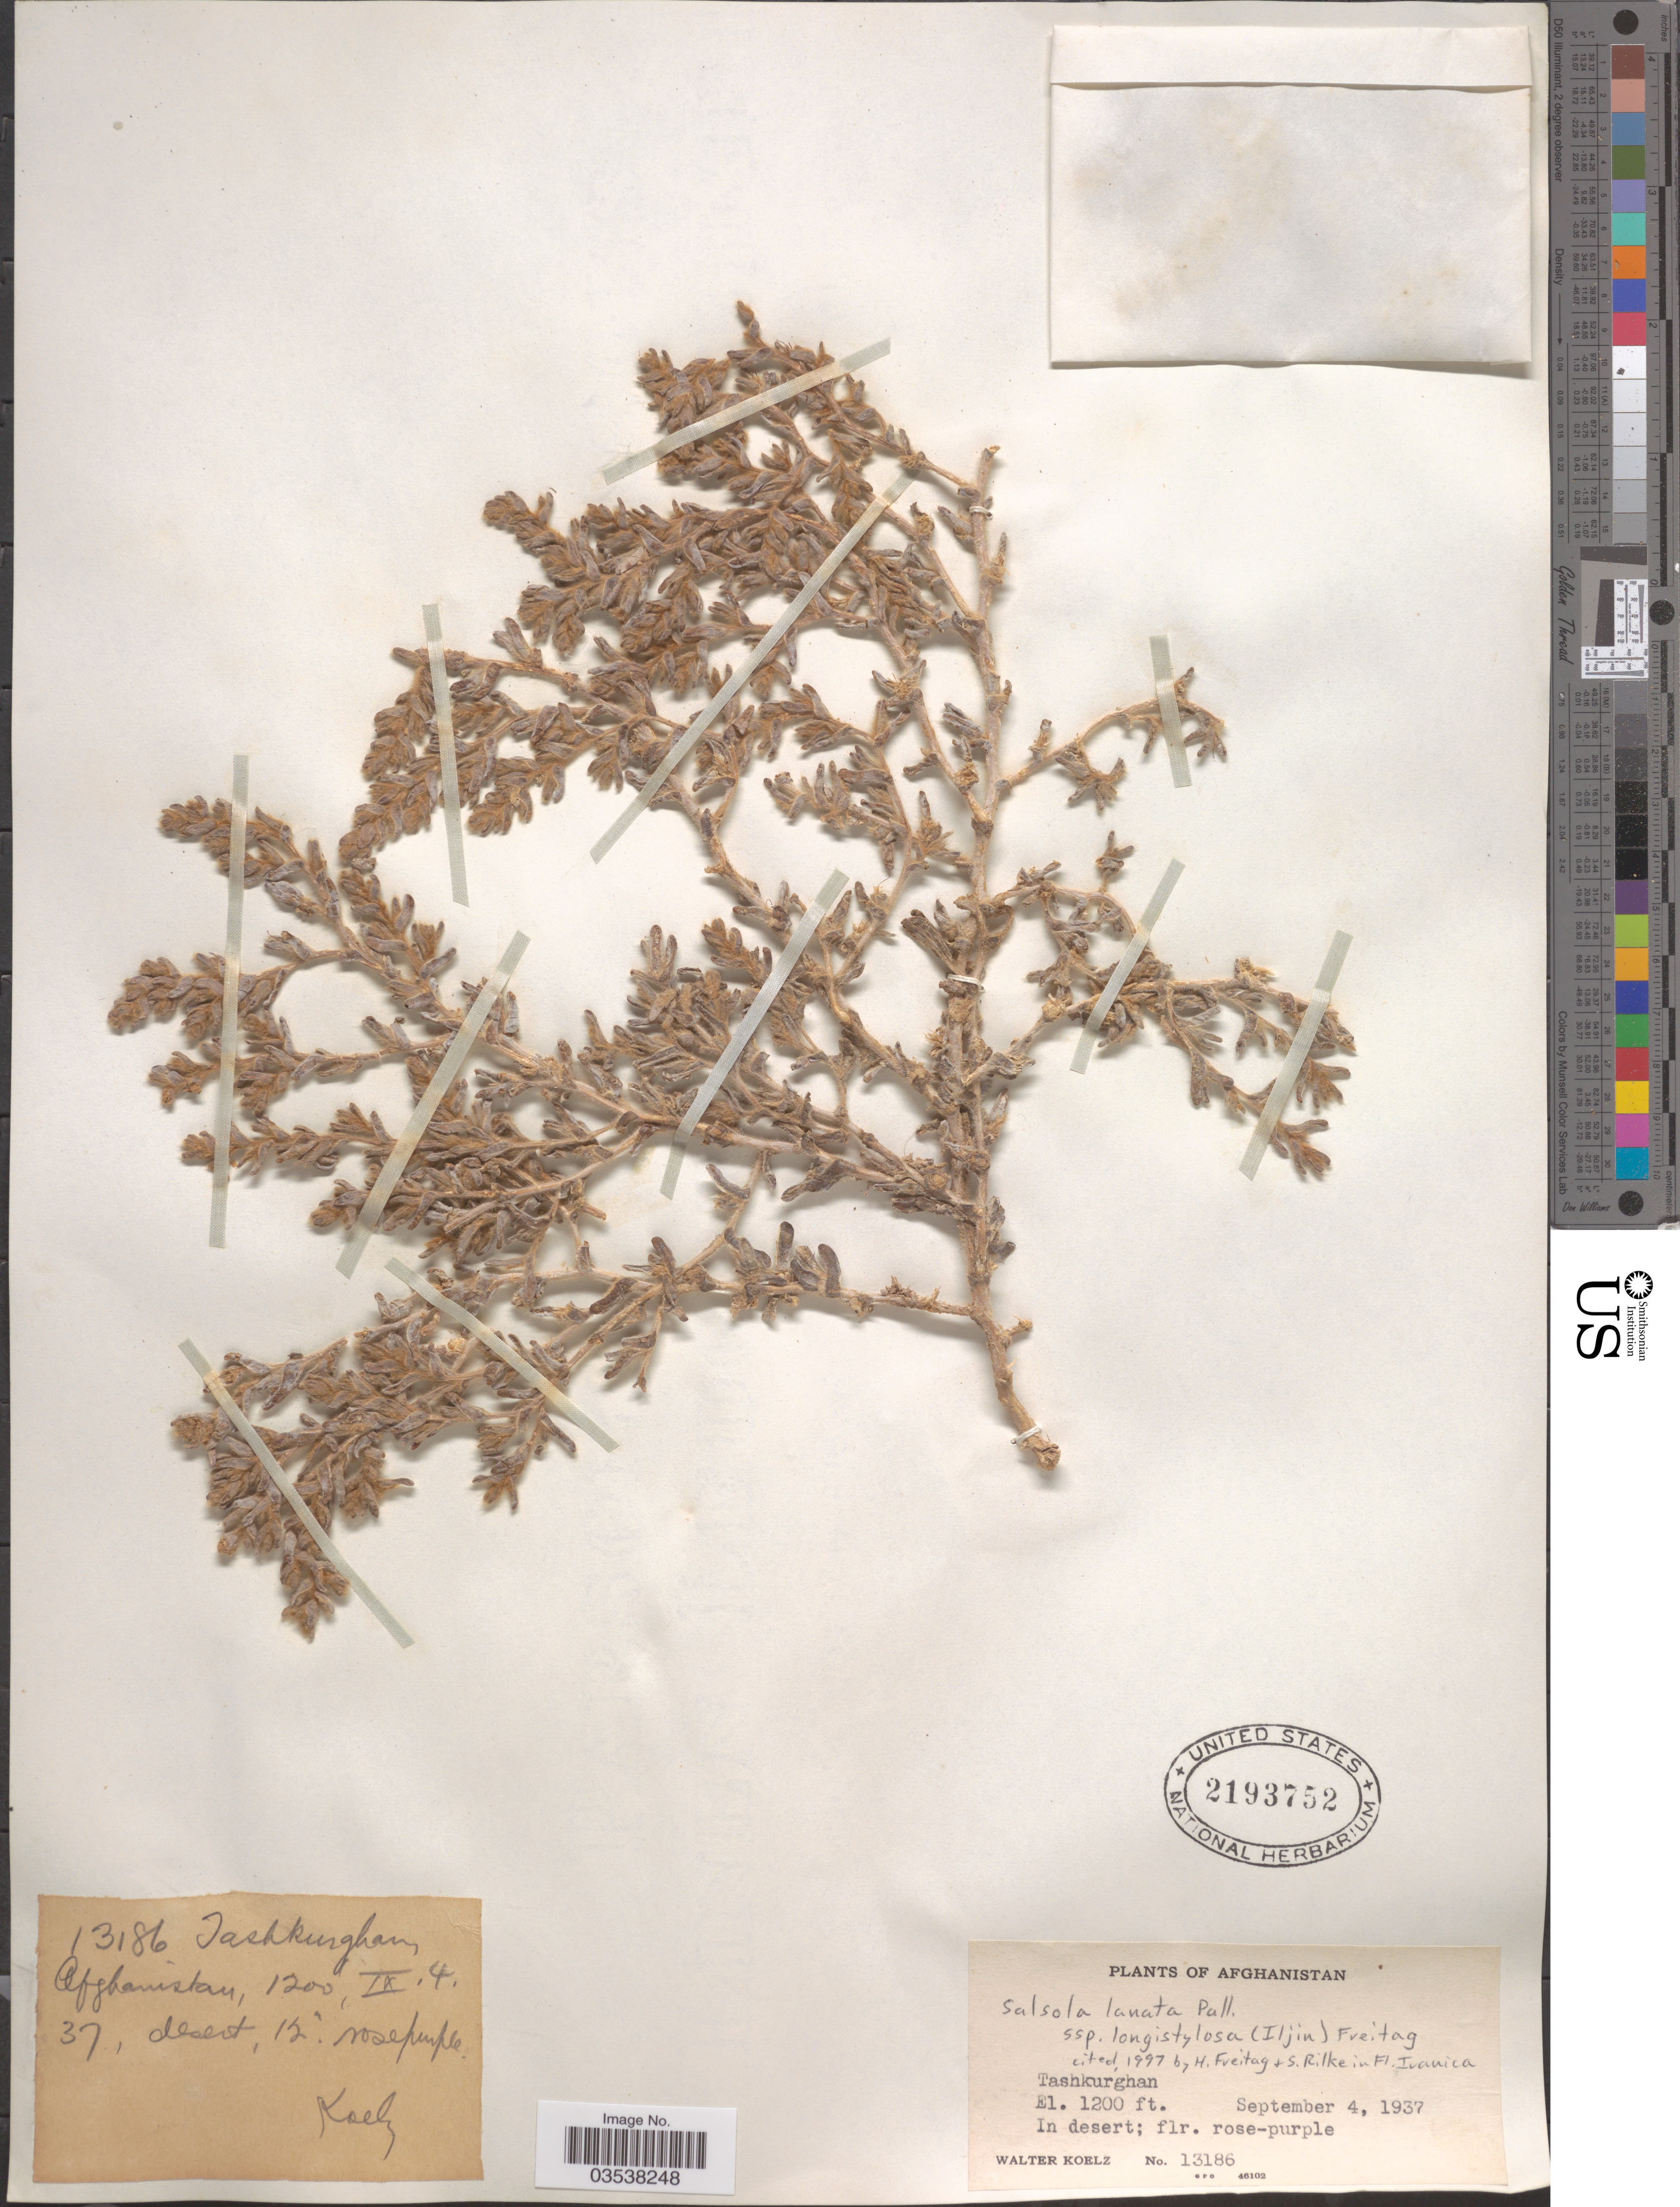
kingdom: Plantae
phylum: Tracheophyta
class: Magnoliopsida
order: Caryophyllales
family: Amaranthaceae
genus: Climacoptera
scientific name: Climacoptera longistylosa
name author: (Iljin) Botsch.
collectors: W. N. Koelz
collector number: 13186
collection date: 1937-09-04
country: Afghanistan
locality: Tashkurghan.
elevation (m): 366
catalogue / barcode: US 2193752